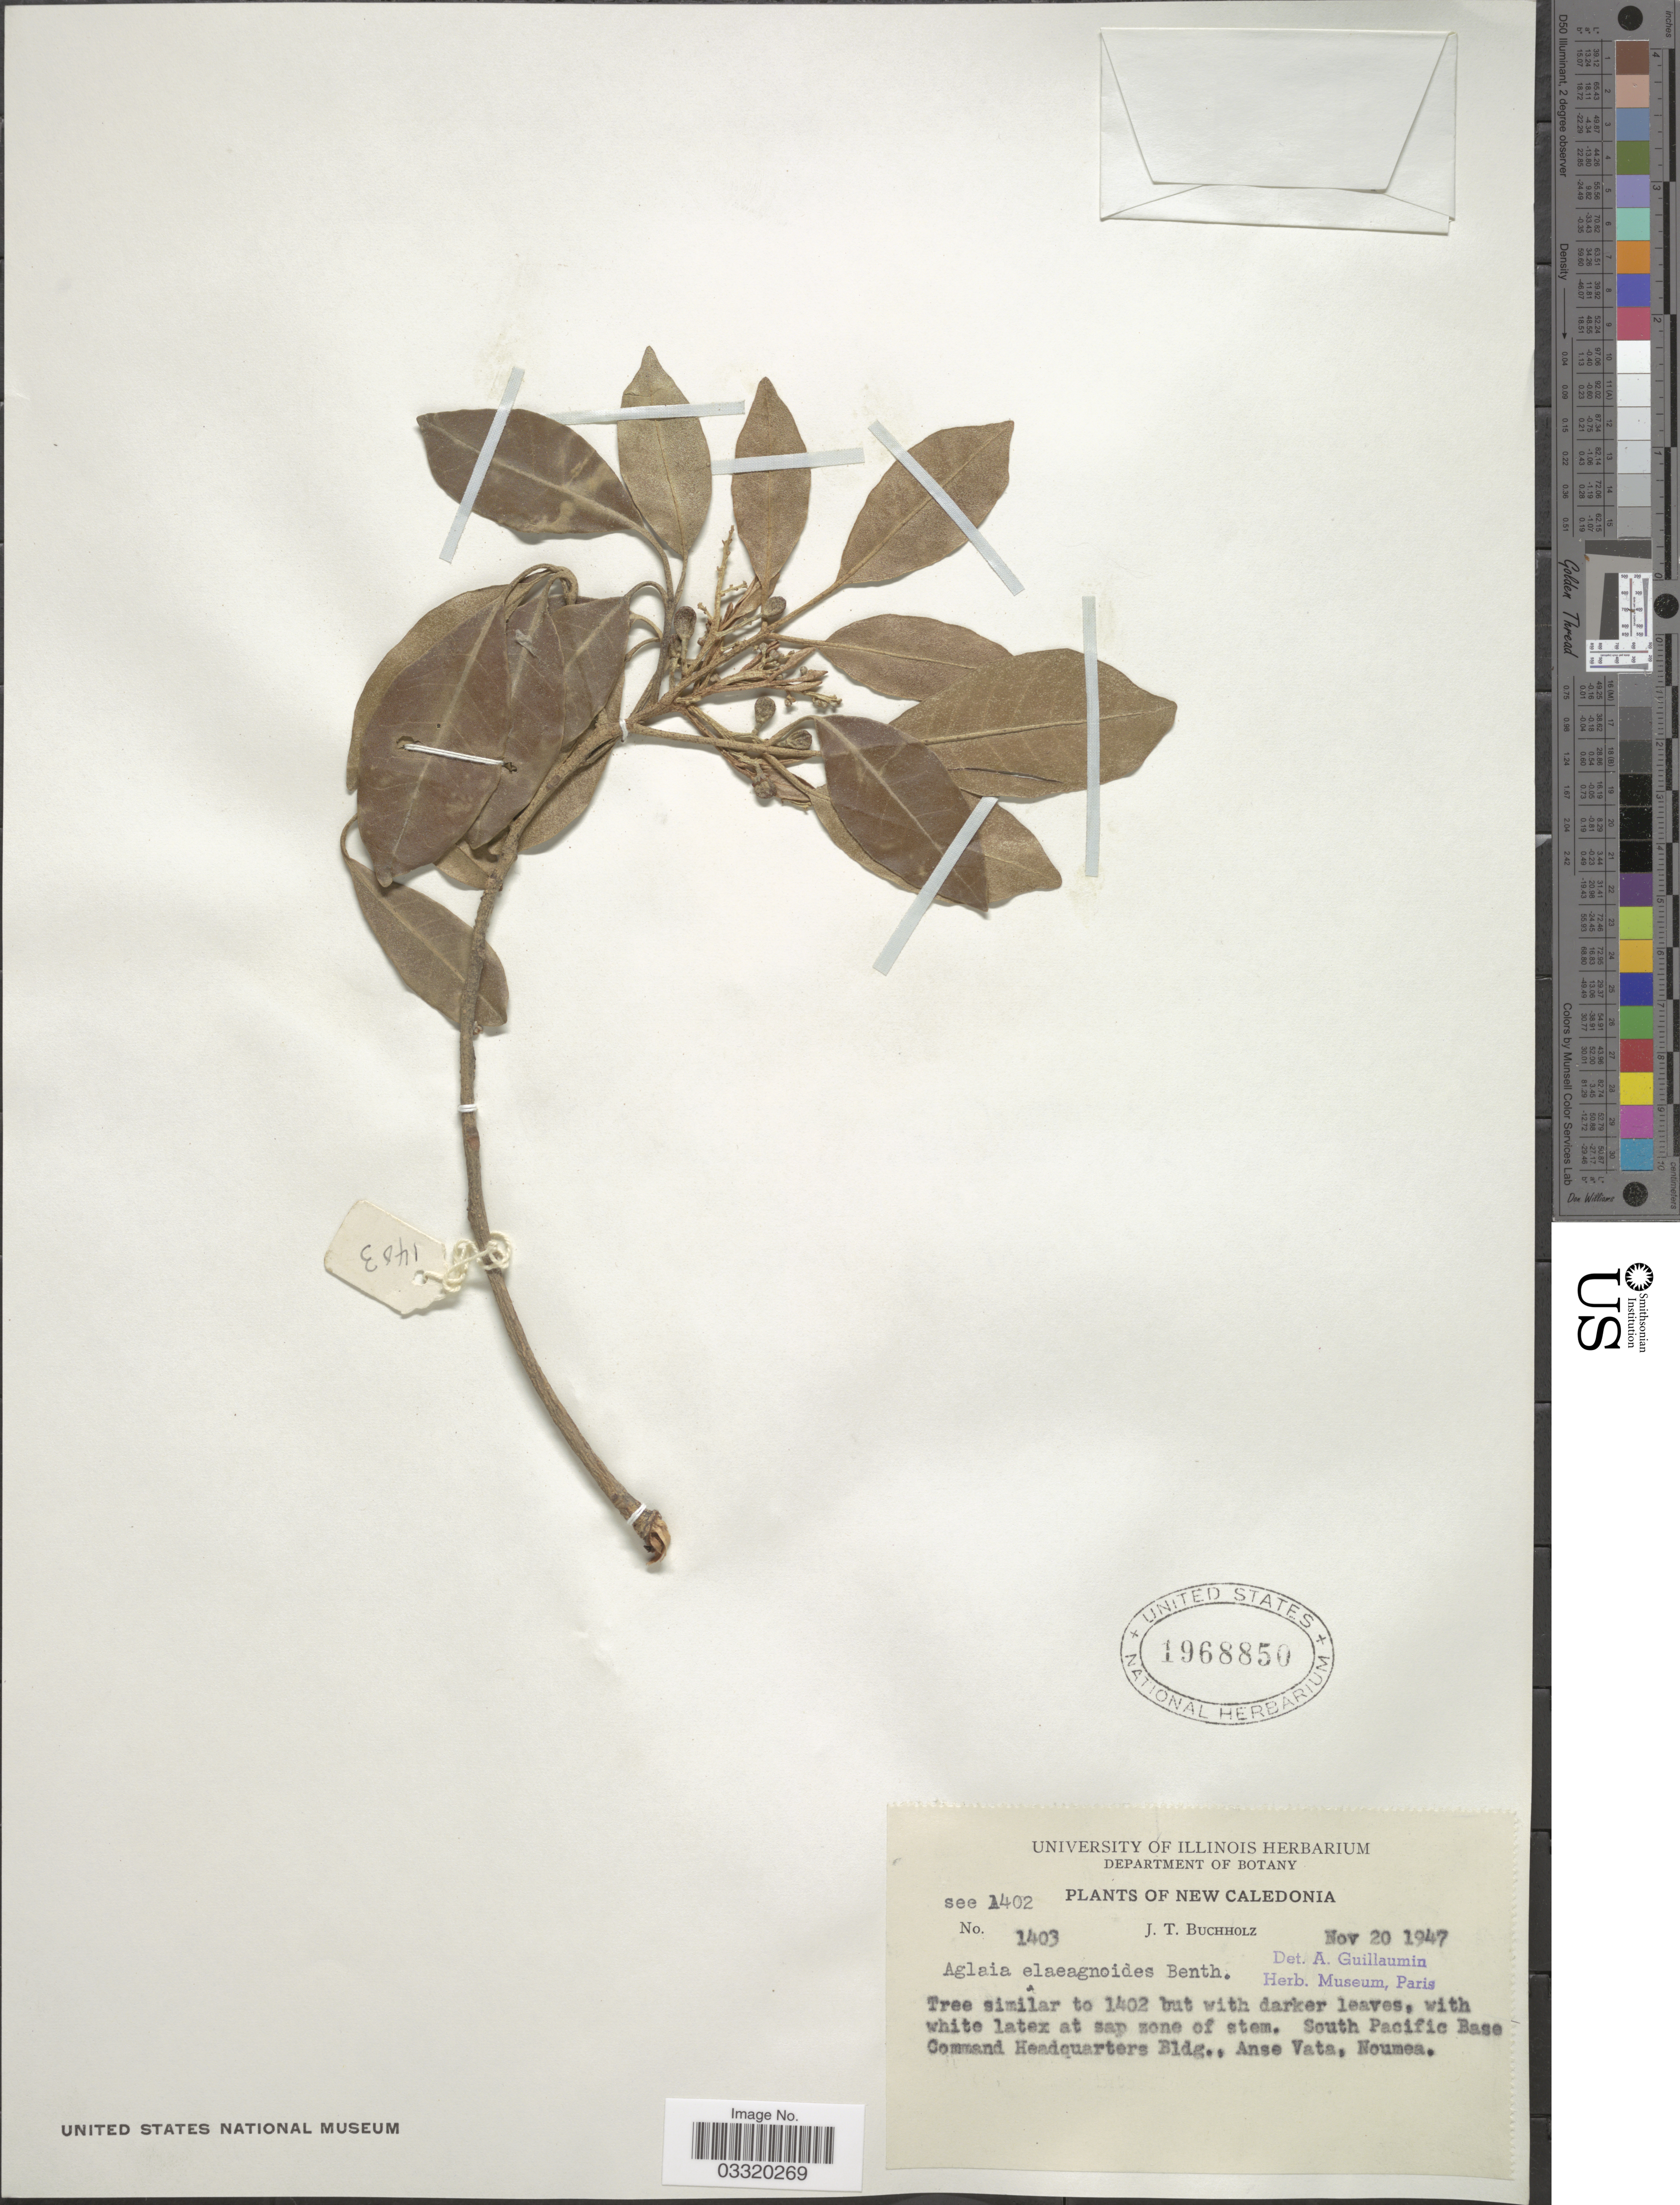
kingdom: Plantae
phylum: Tracheophyta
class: Magnoliopsida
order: Sapindales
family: Meliaceae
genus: Aglaia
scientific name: Aglaia elaeagnoidea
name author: (A. Juss.) Benth.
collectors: J. T. Buchholz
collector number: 1403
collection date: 1947-11-20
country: New Caledonia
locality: South Pacific Base Command Headquarters Bidg., Anse Vata, Noumea.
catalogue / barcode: US 1968850